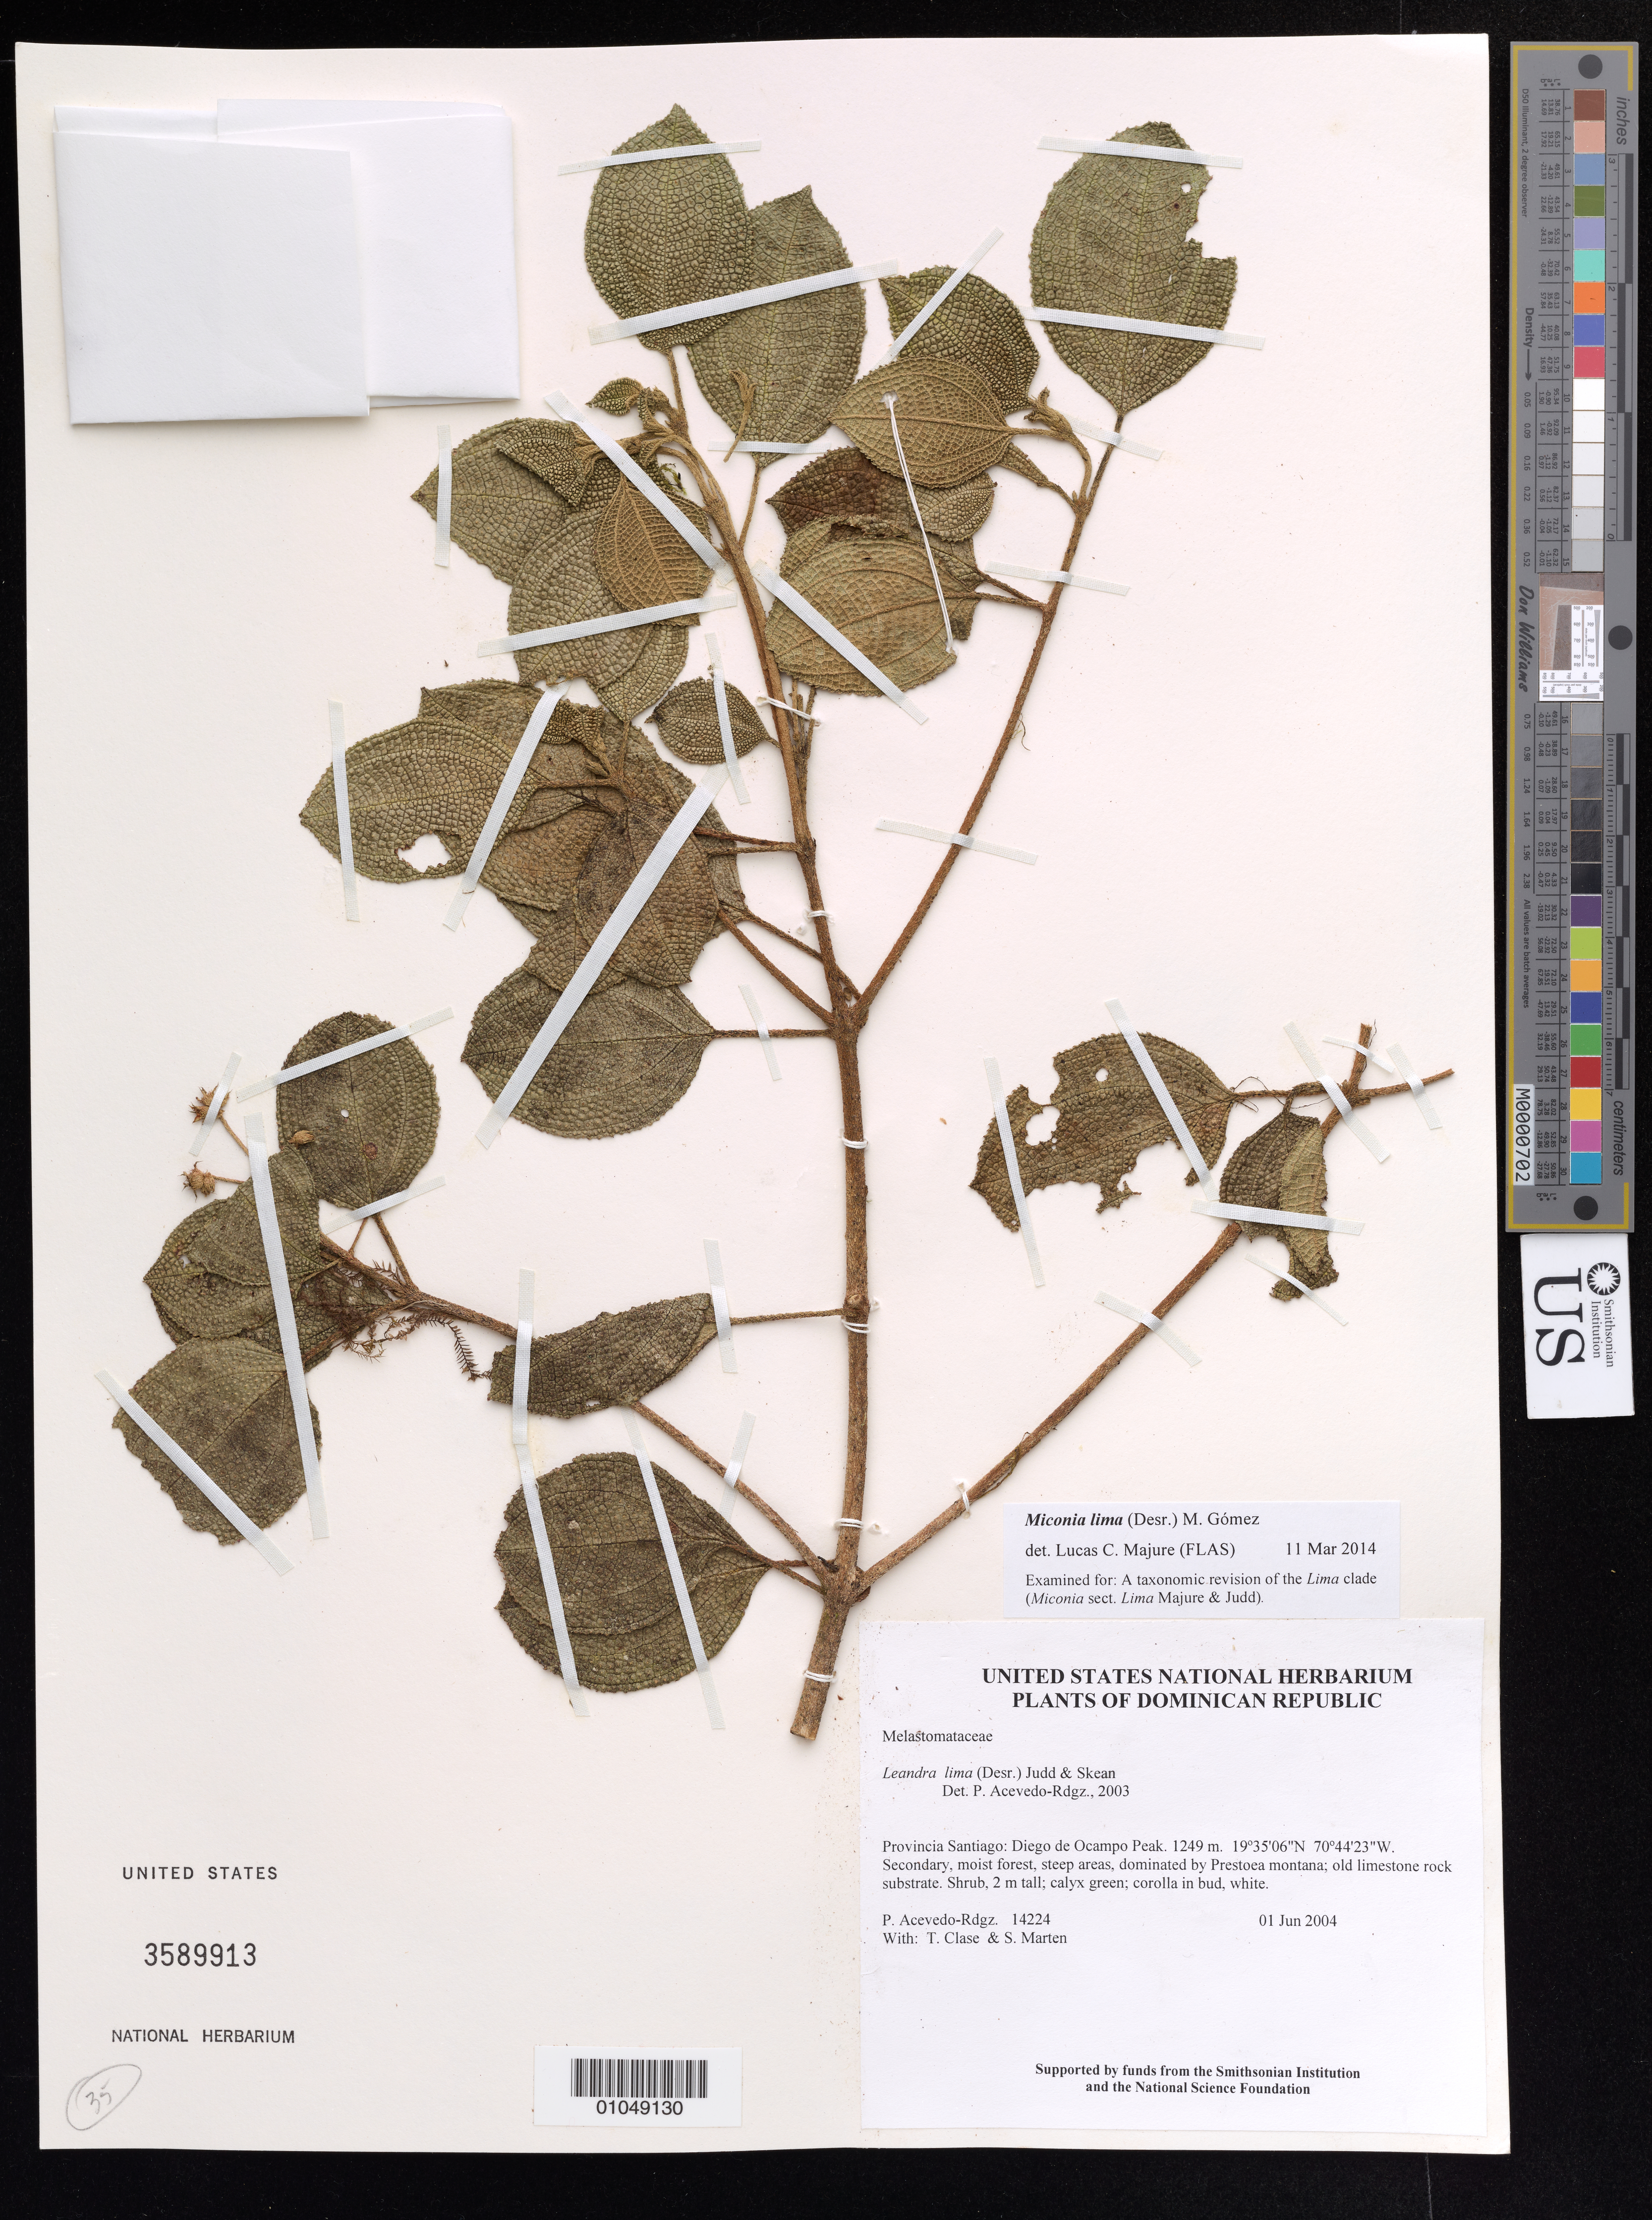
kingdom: Plantae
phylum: Tracheophyta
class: Magnoliopsida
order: Myrtales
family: Melastomataceae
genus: Miconia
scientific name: Miconia lima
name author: M. Gómez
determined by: Majure, Lucas C., (FLAS), University of Florida (UNITED STATES)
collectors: P. Acevedo-Rodr., T. Clase & S. Marten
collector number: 14224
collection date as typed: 01 Jun 2004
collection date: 2004-06-01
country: Dominican Republic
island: Hispaniola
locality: Provincia Santiago: Diego de Ocampo Peak.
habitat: Secondary, moist forest, steep areas, dominated by Prestoea montana; old limestone rock substrate.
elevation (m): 1249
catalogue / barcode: US 3589913